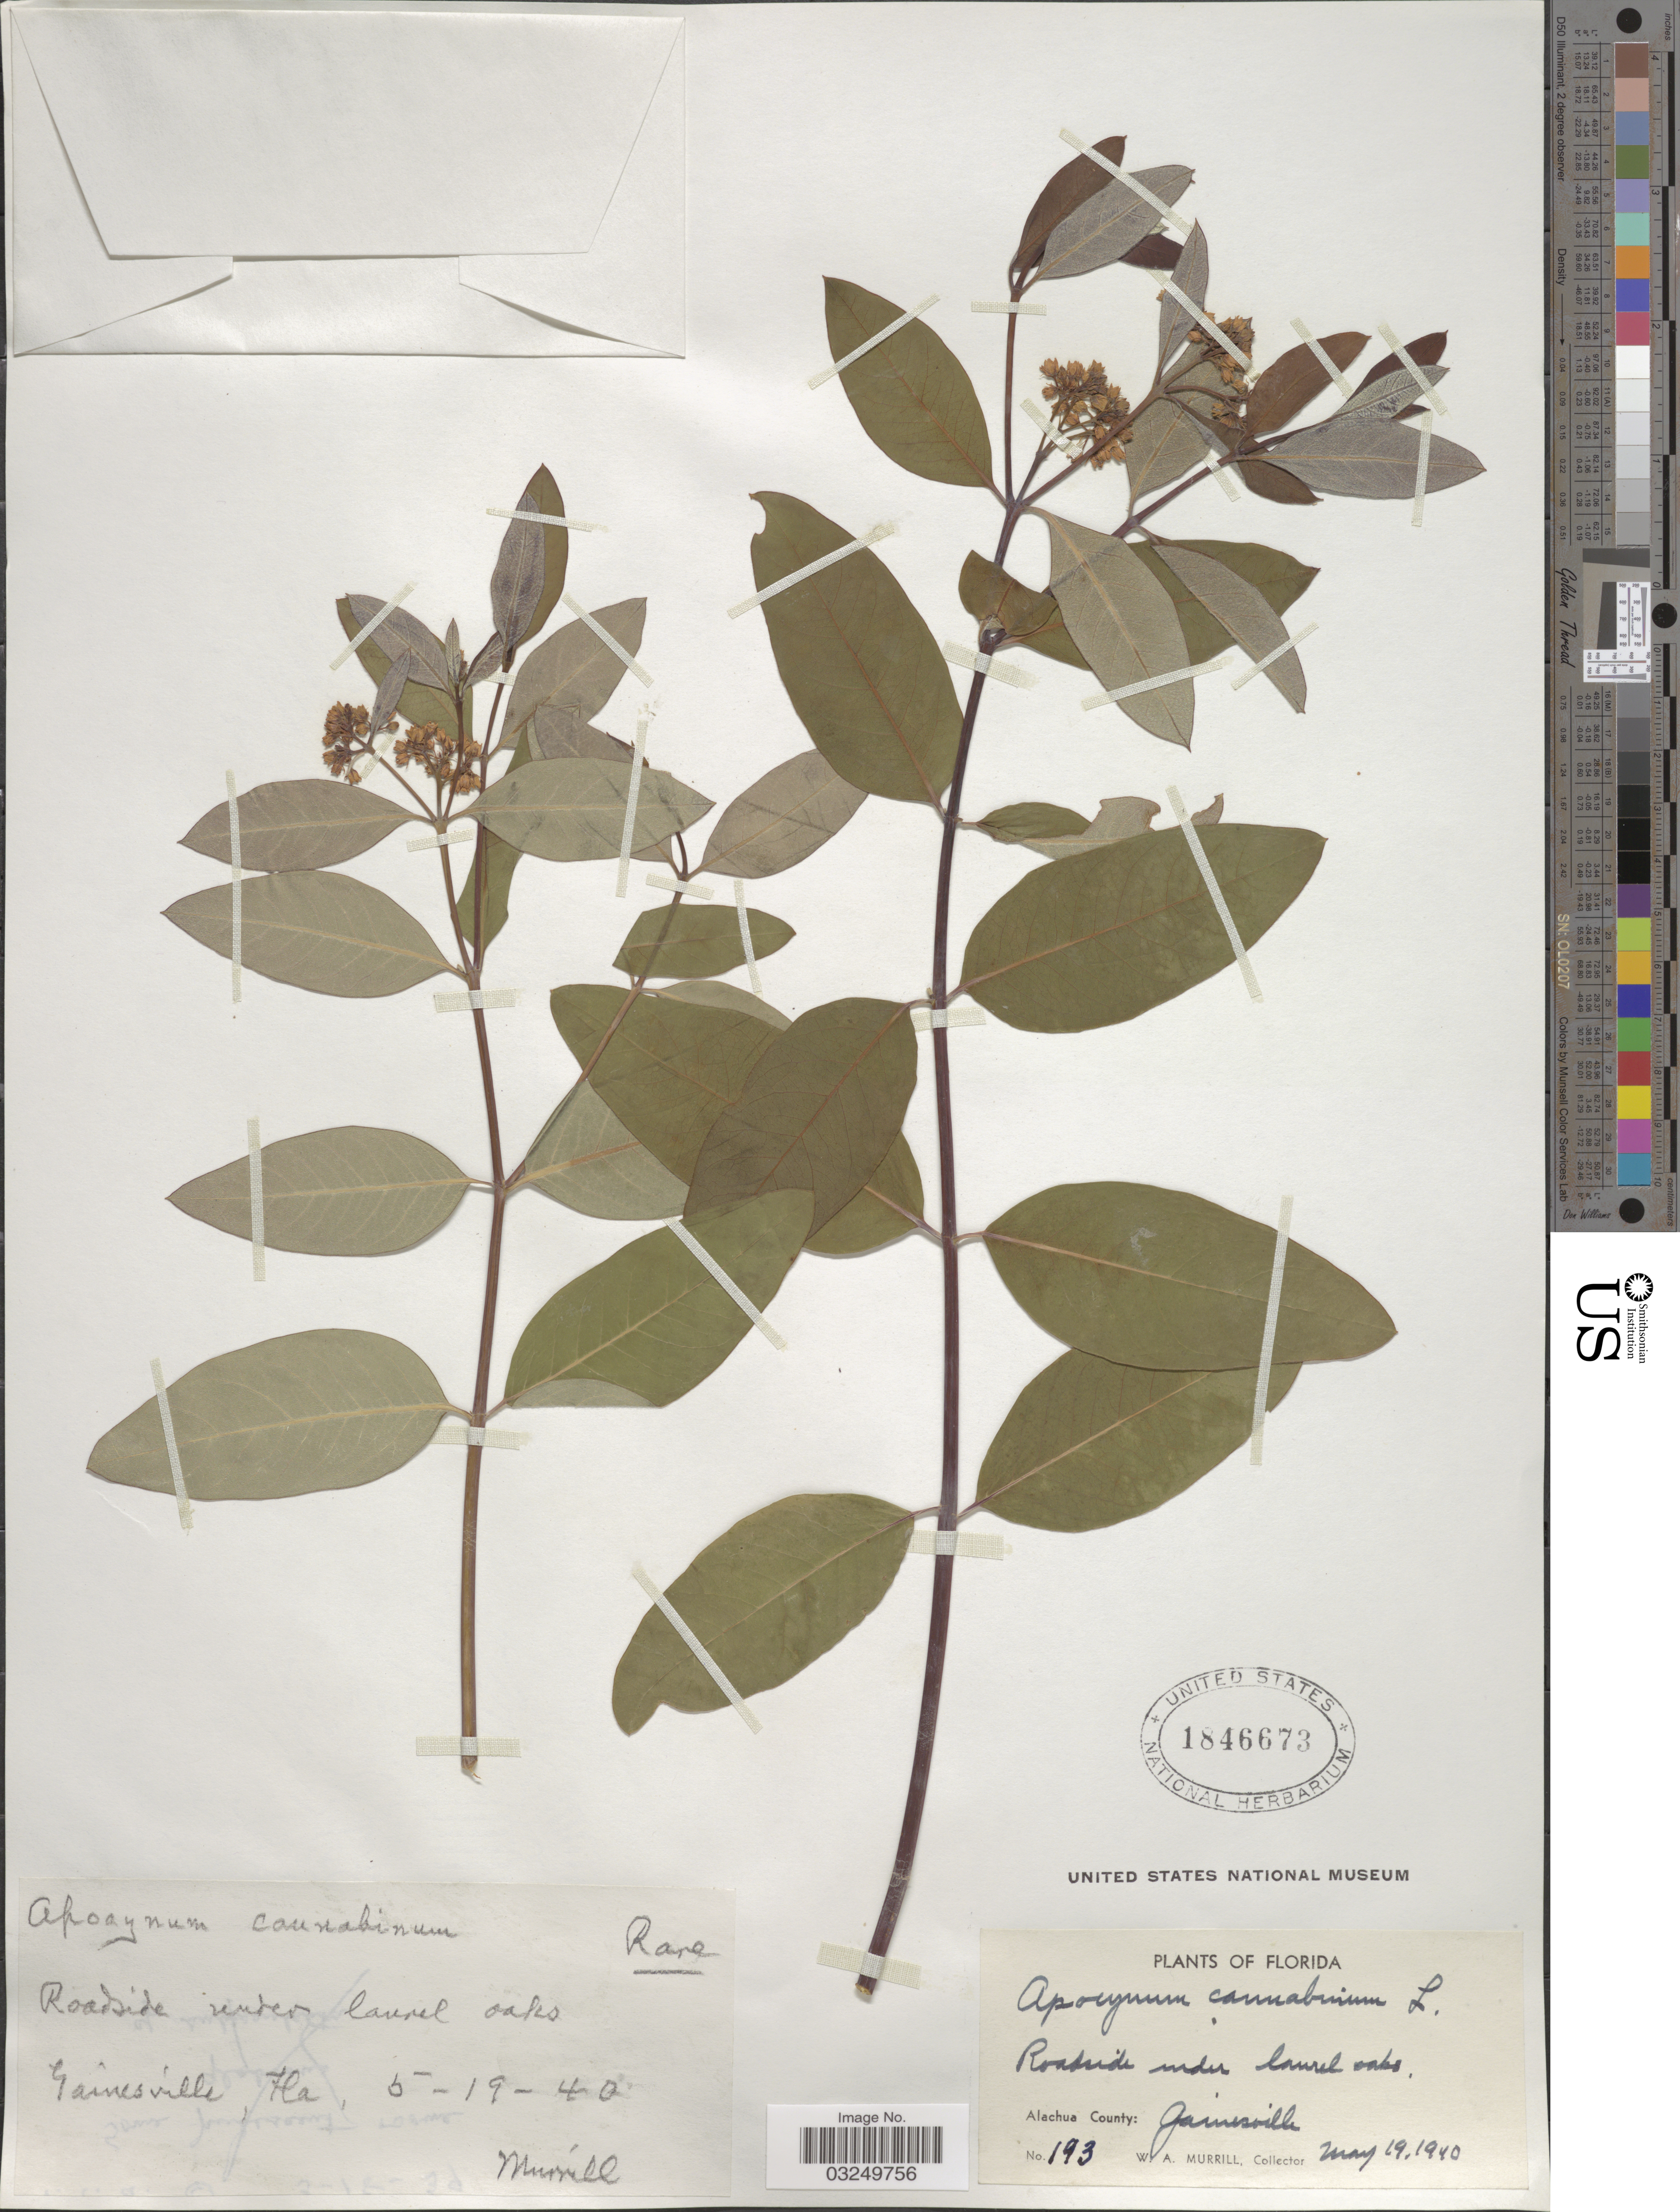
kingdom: Plantae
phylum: Tracheophyta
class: Magnoliopsida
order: Gentianales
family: Apocynaceae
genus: Apocynum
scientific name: Apocynum cannabinum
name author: L.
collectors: W. A. Murrill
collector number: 193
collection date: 1940-05-19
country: United States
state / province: Florida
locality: Alachua County: Gainesville.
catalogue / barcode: US 1846673